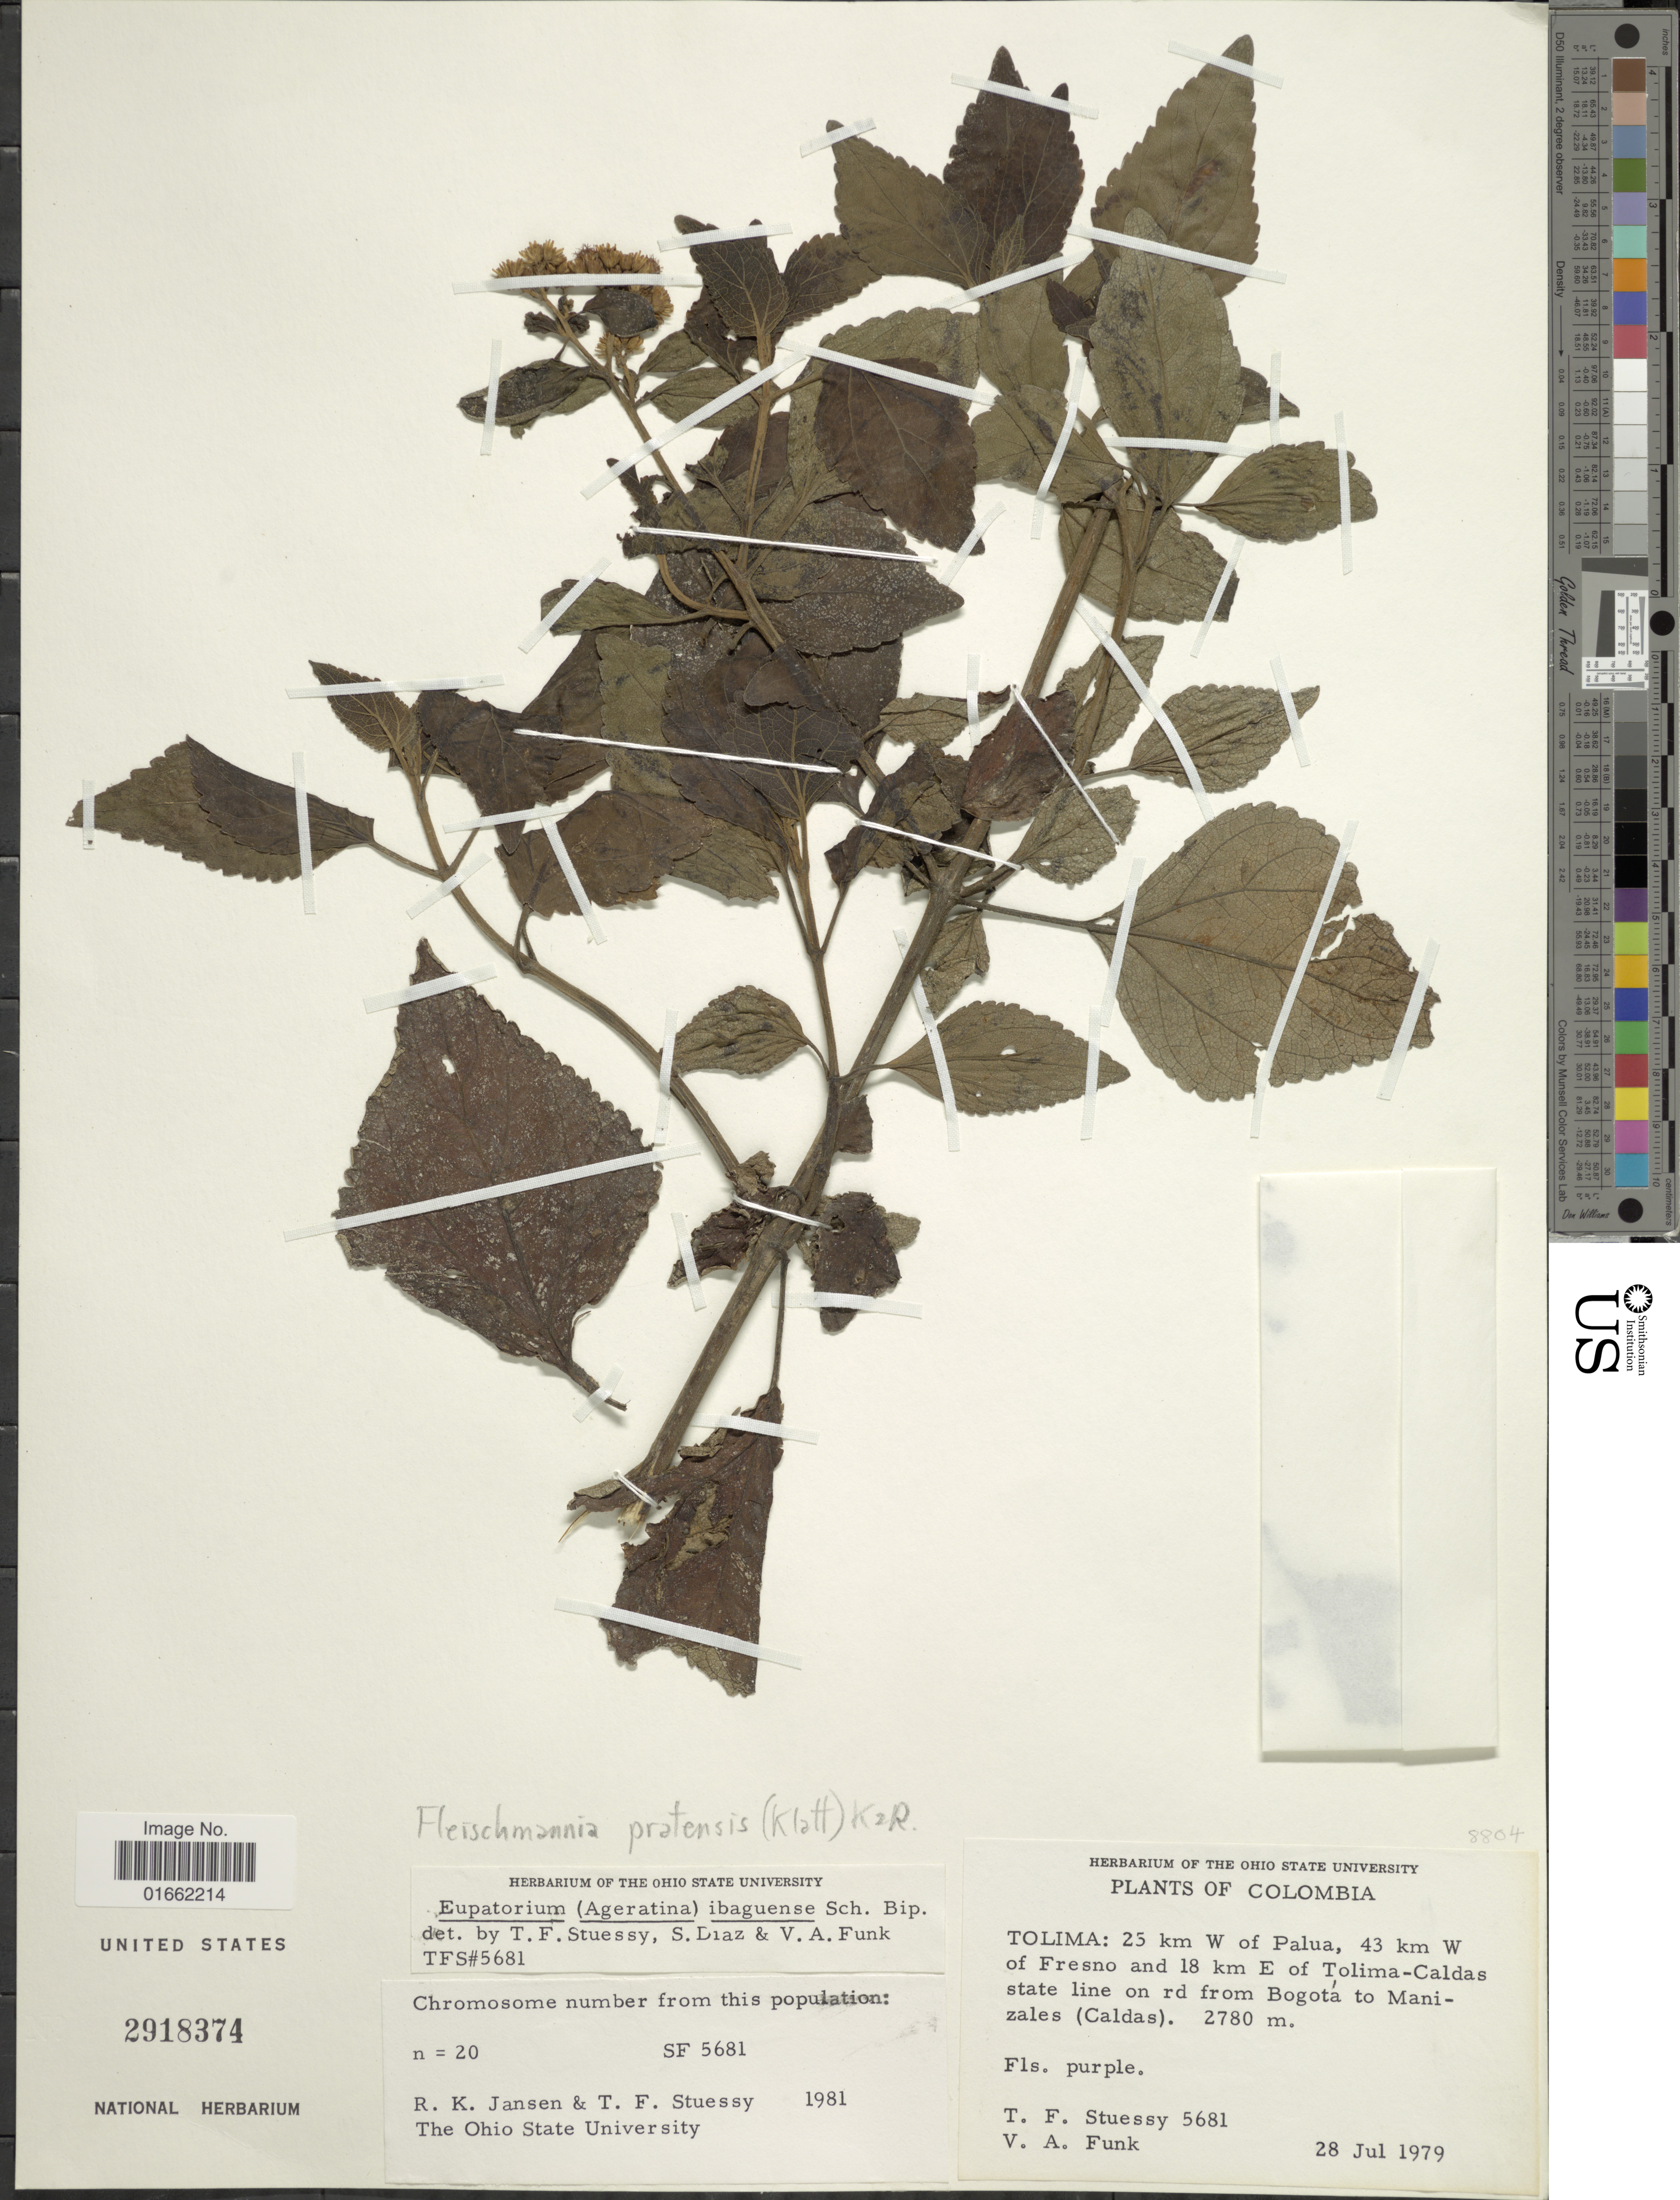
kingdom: Plantae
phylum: Tracheophyta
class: Magnoliopsida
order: Asterales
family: Asteraceae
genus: Fleischmannia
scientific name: Fleischmannia mayorii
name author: (B.L. Rob.) R.M. King & H. Rob.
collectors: T. Stuessy & V. Funk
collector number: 5681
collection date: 1979-07-28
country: Colombia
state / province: Tolima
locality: Tolima: 25 km W of Palua, 43 km W of Fresno and 18 km E of Tolima-Caldas state line on rd from Bogotá to Manizales (Caldas)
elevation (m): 2780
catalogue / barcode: US 2918374